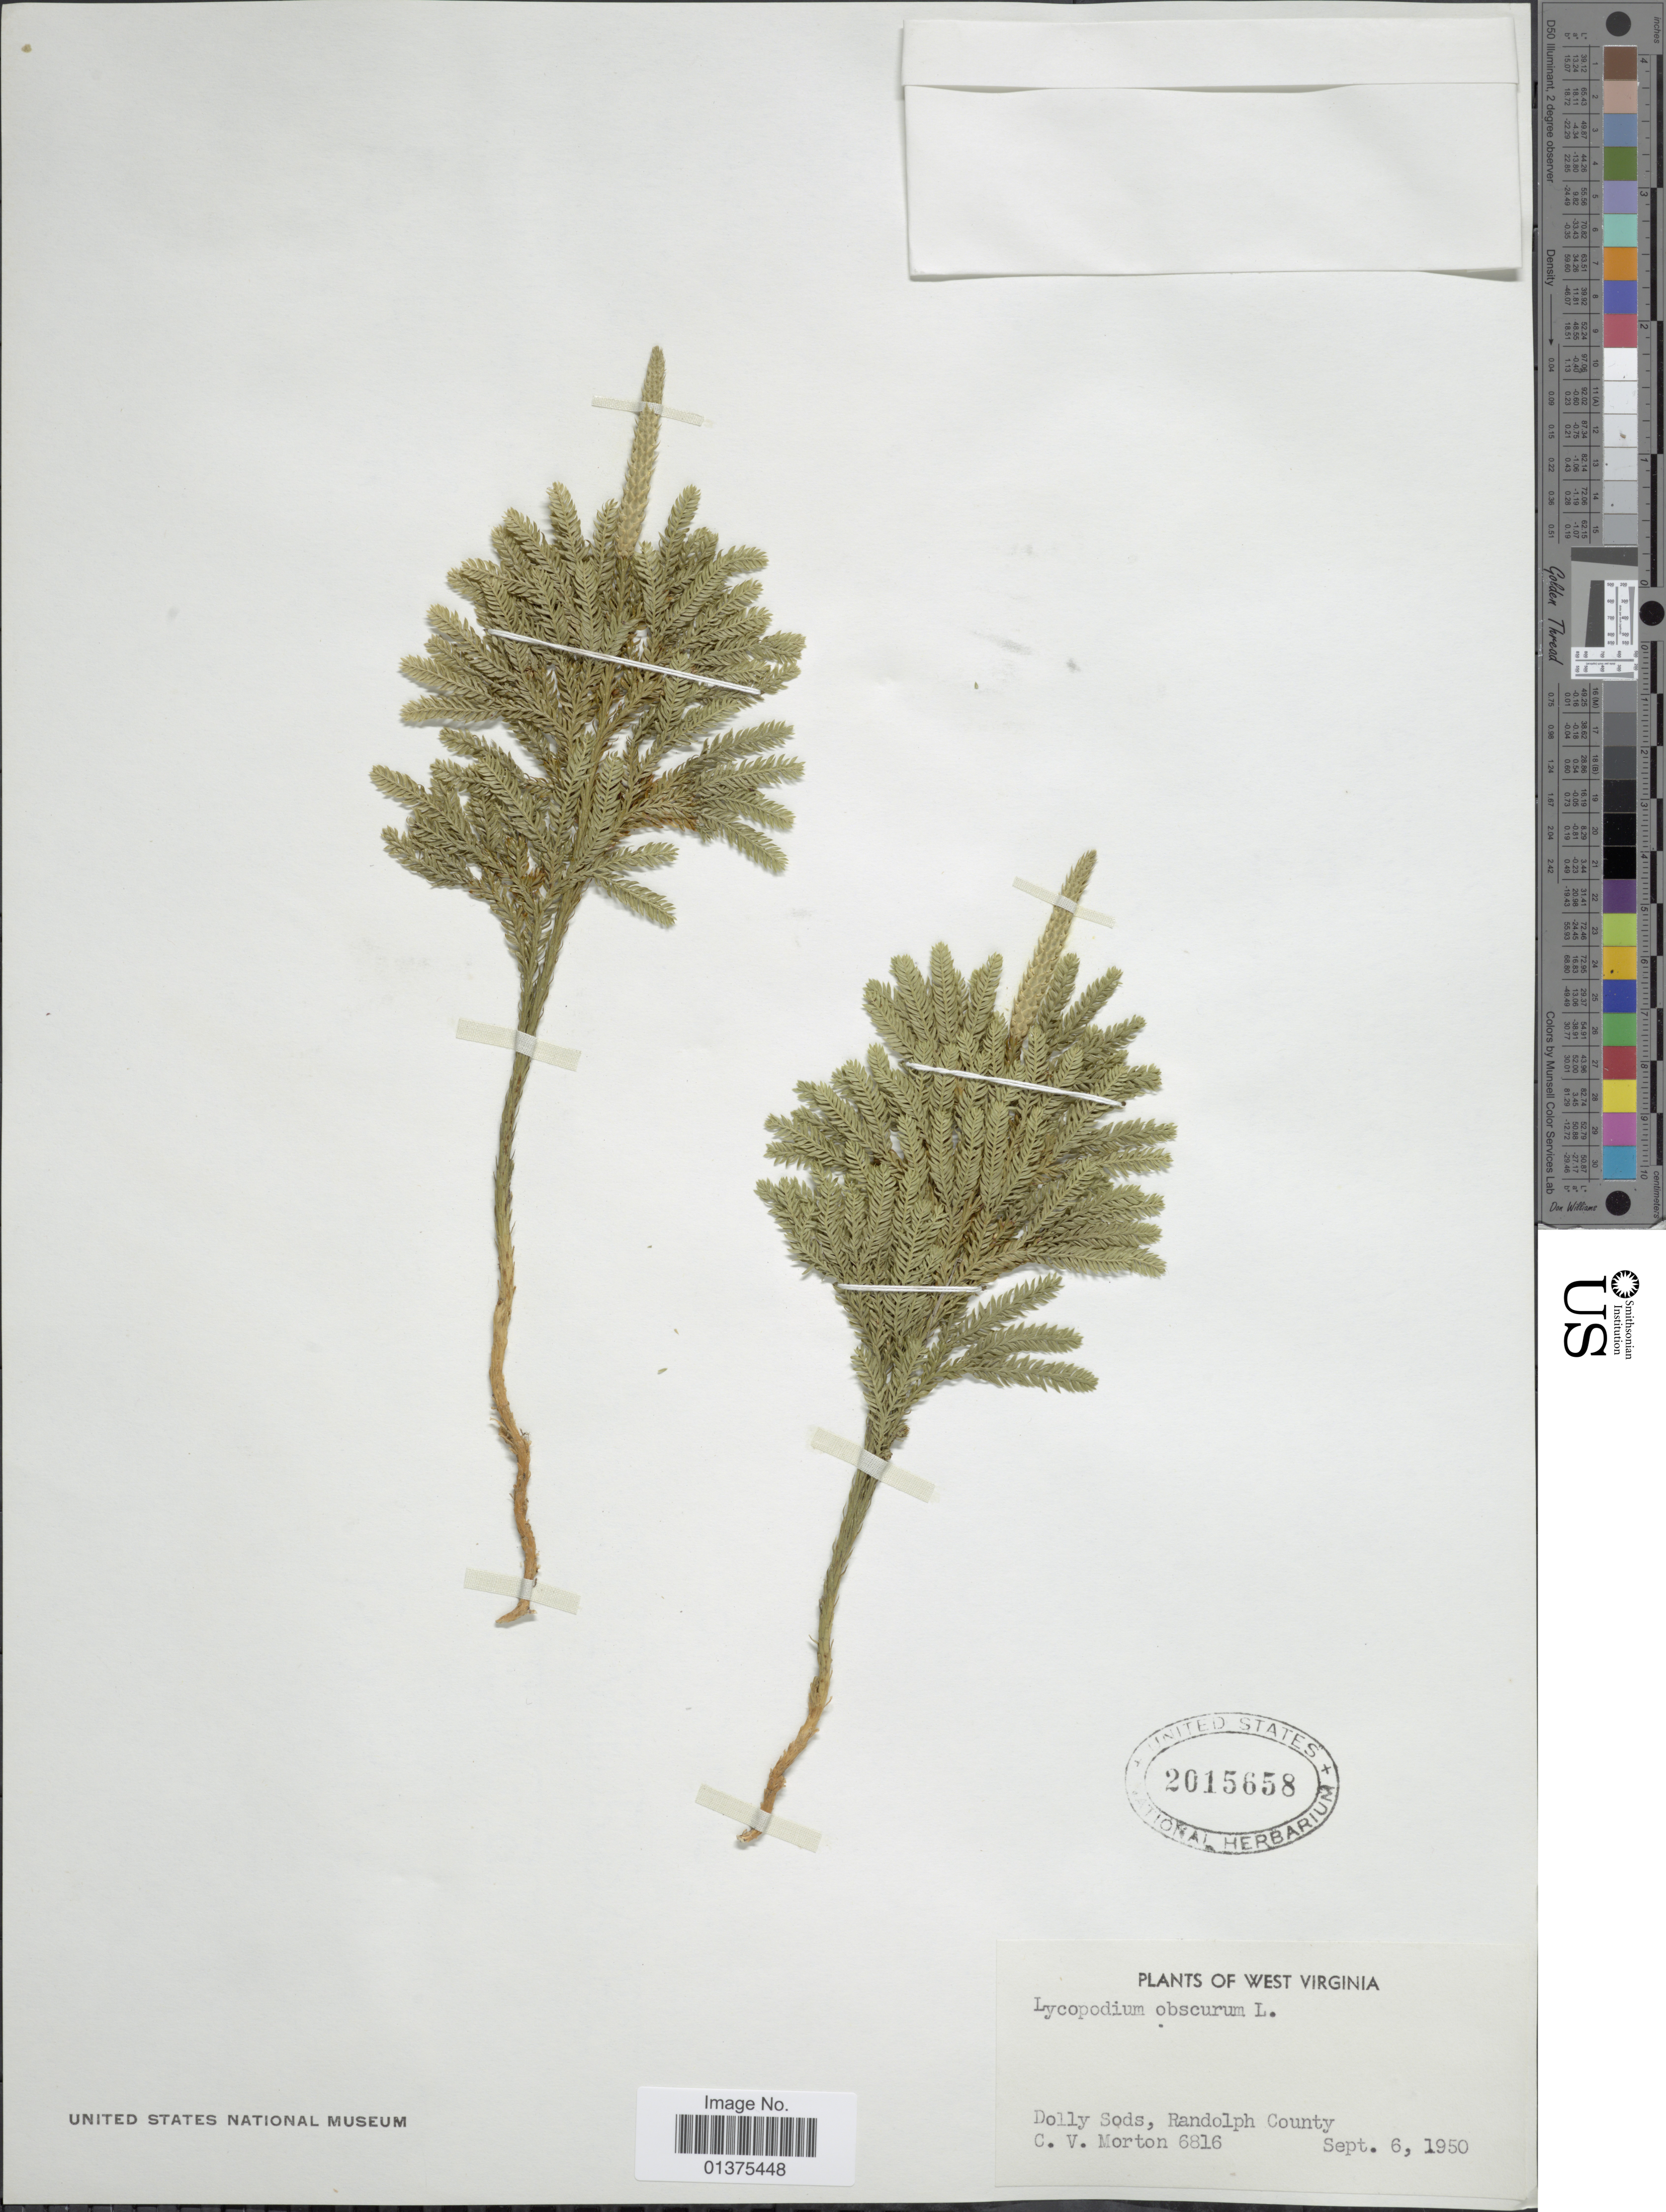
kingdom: Plantae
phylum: Tracheophyta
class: Lycopodiopsida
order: Lycopodiales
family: Lycopodiaceae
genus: Dendrolycopodium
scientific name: Dendrolycopodium obscurum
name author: (L.) A. Haines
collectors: C. V. Morton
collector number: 6816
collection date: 1950-09-06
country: United States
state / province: West Virginia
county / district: Randolph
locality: Dolly Sods, Randolph County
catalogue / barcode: US 2015658